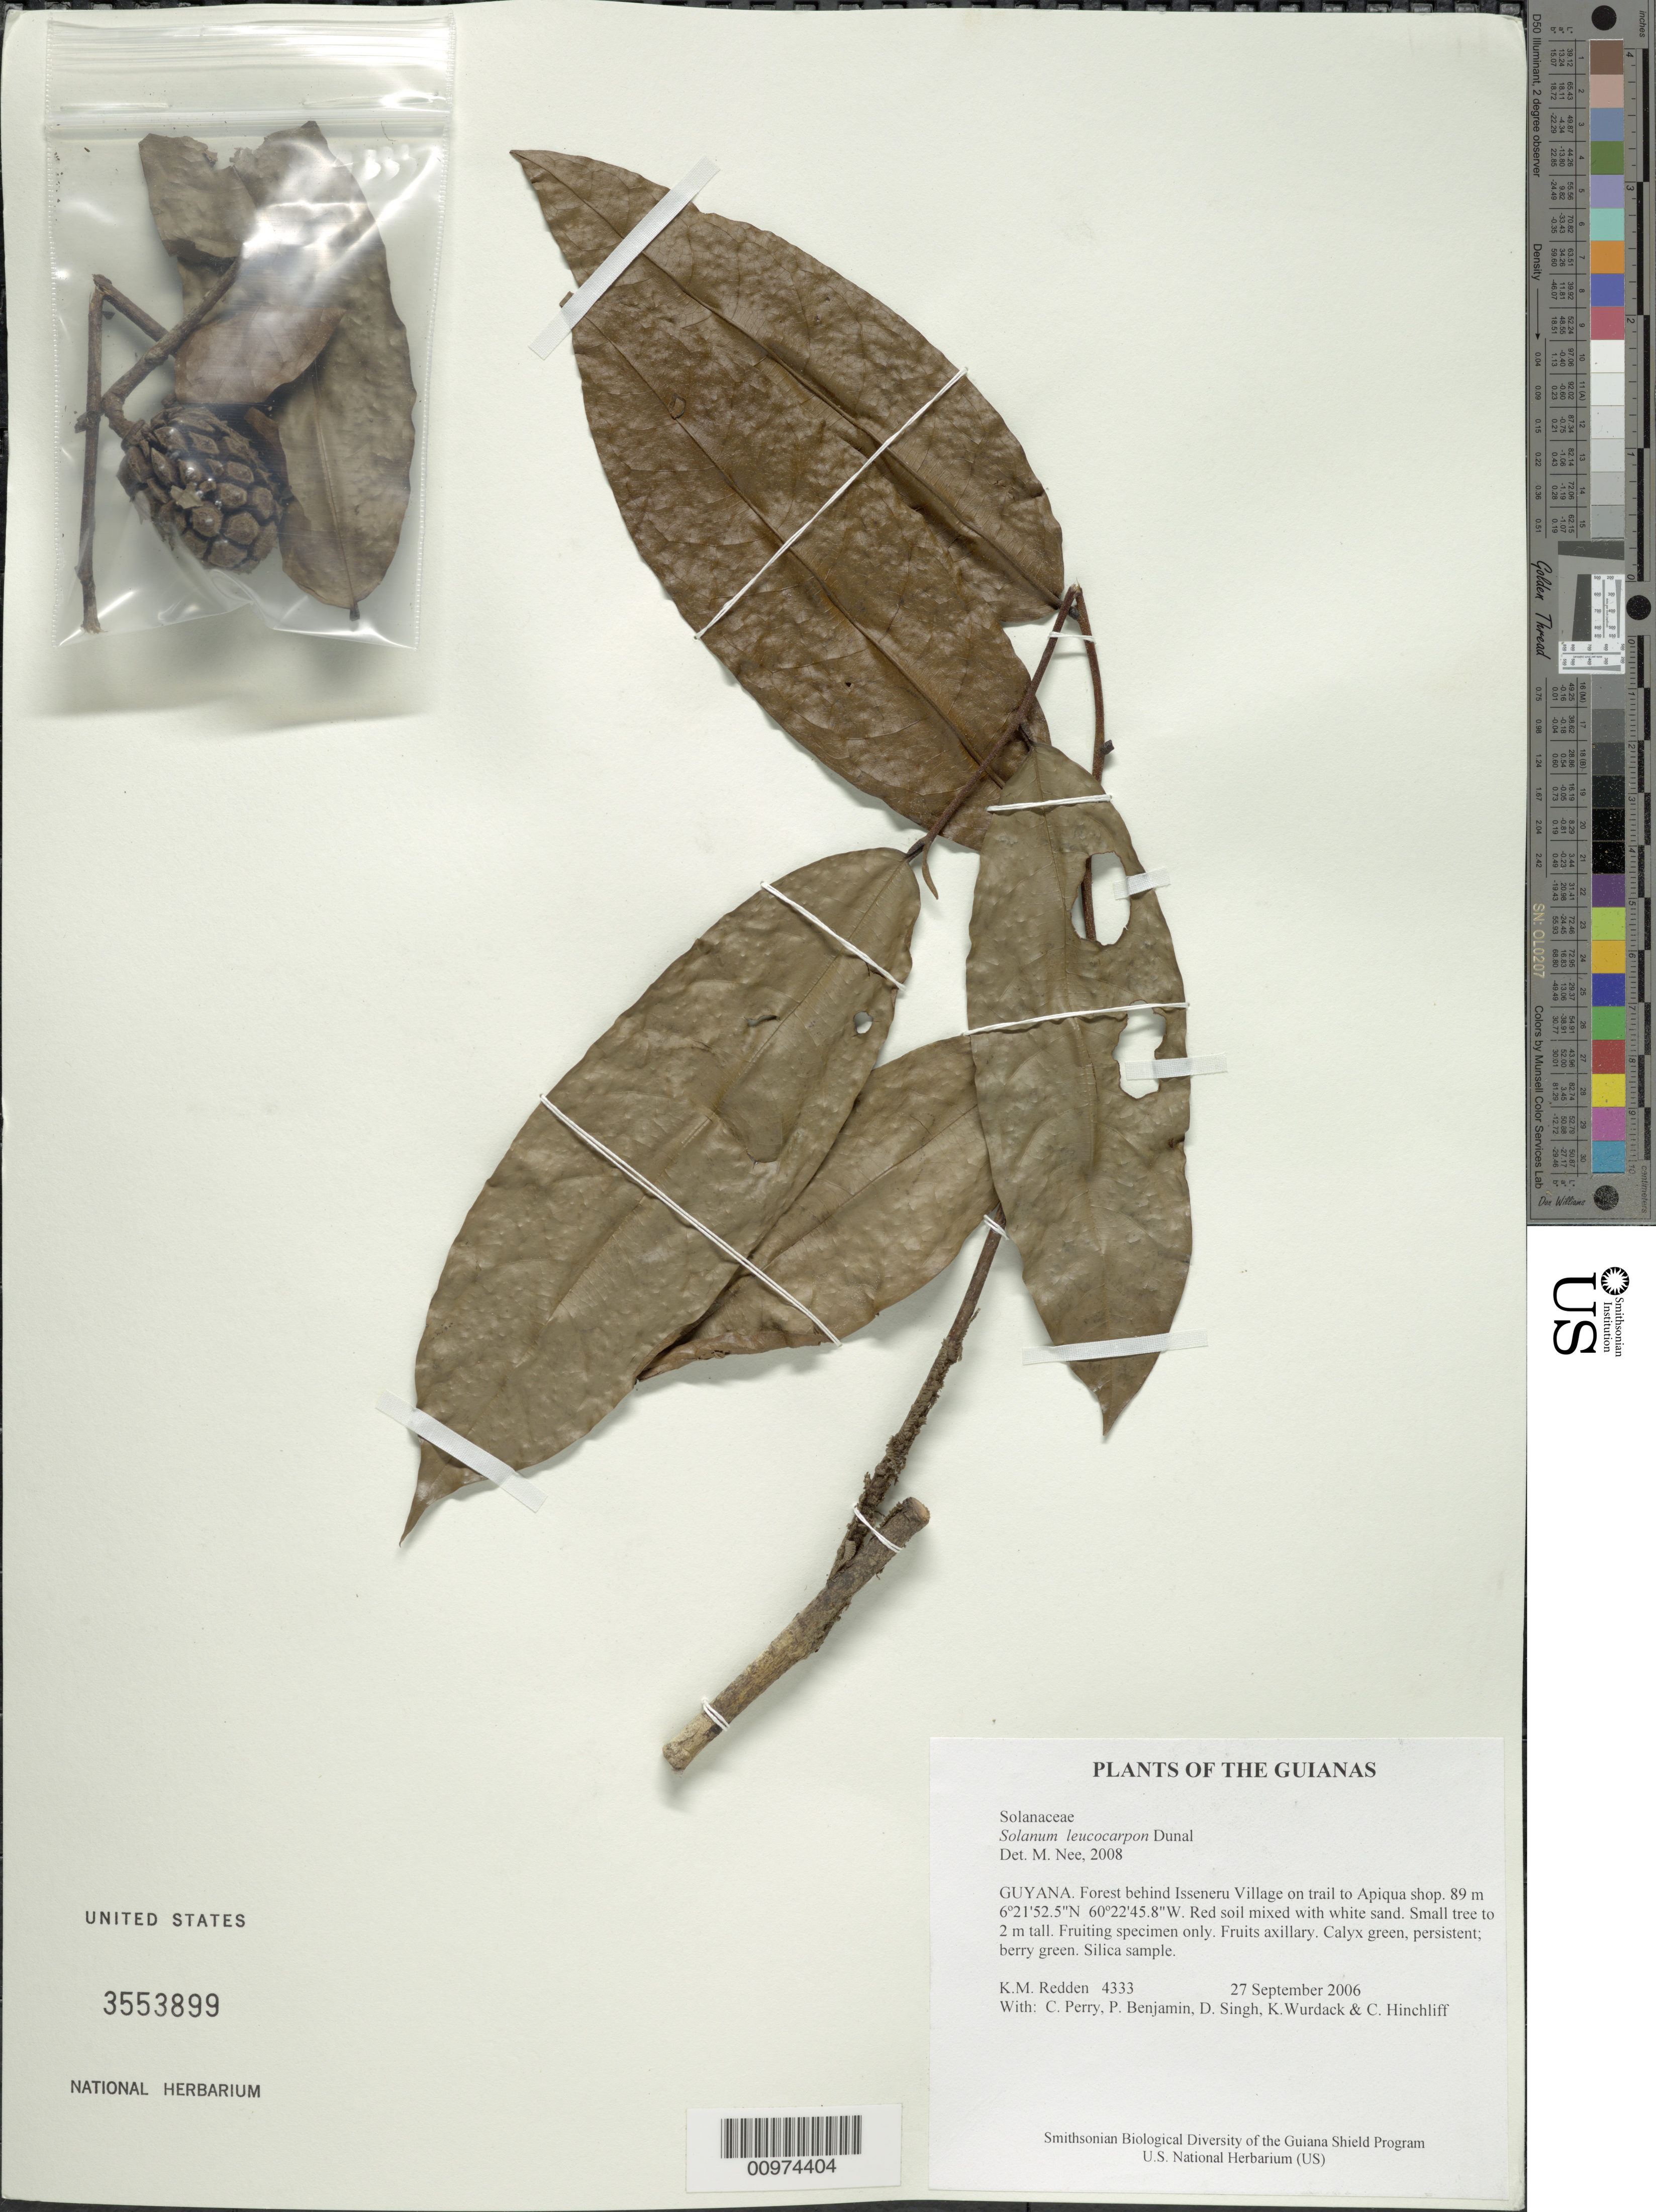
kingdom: Plantae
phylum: Tracheophyta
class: Magnoliopsida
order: Solanales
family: Solanaceae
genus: Solanum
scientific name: Solanum leucocarpon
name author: Dunal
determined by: Nee, Michael H.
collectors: K. M. Redden, C. Perry, P. Benjamin, D. Singh, K. Wurdack & C. E. Hinchliff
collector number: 4333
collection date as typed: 27 September 2006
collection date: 2006-09-27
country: Guyana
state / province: Cuyuni-Mazaruni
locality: Forest behind Isseneru Village on trail to Apiqua shop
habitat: Red soil mixed with white sand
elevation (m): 89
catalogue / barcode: US 3553899